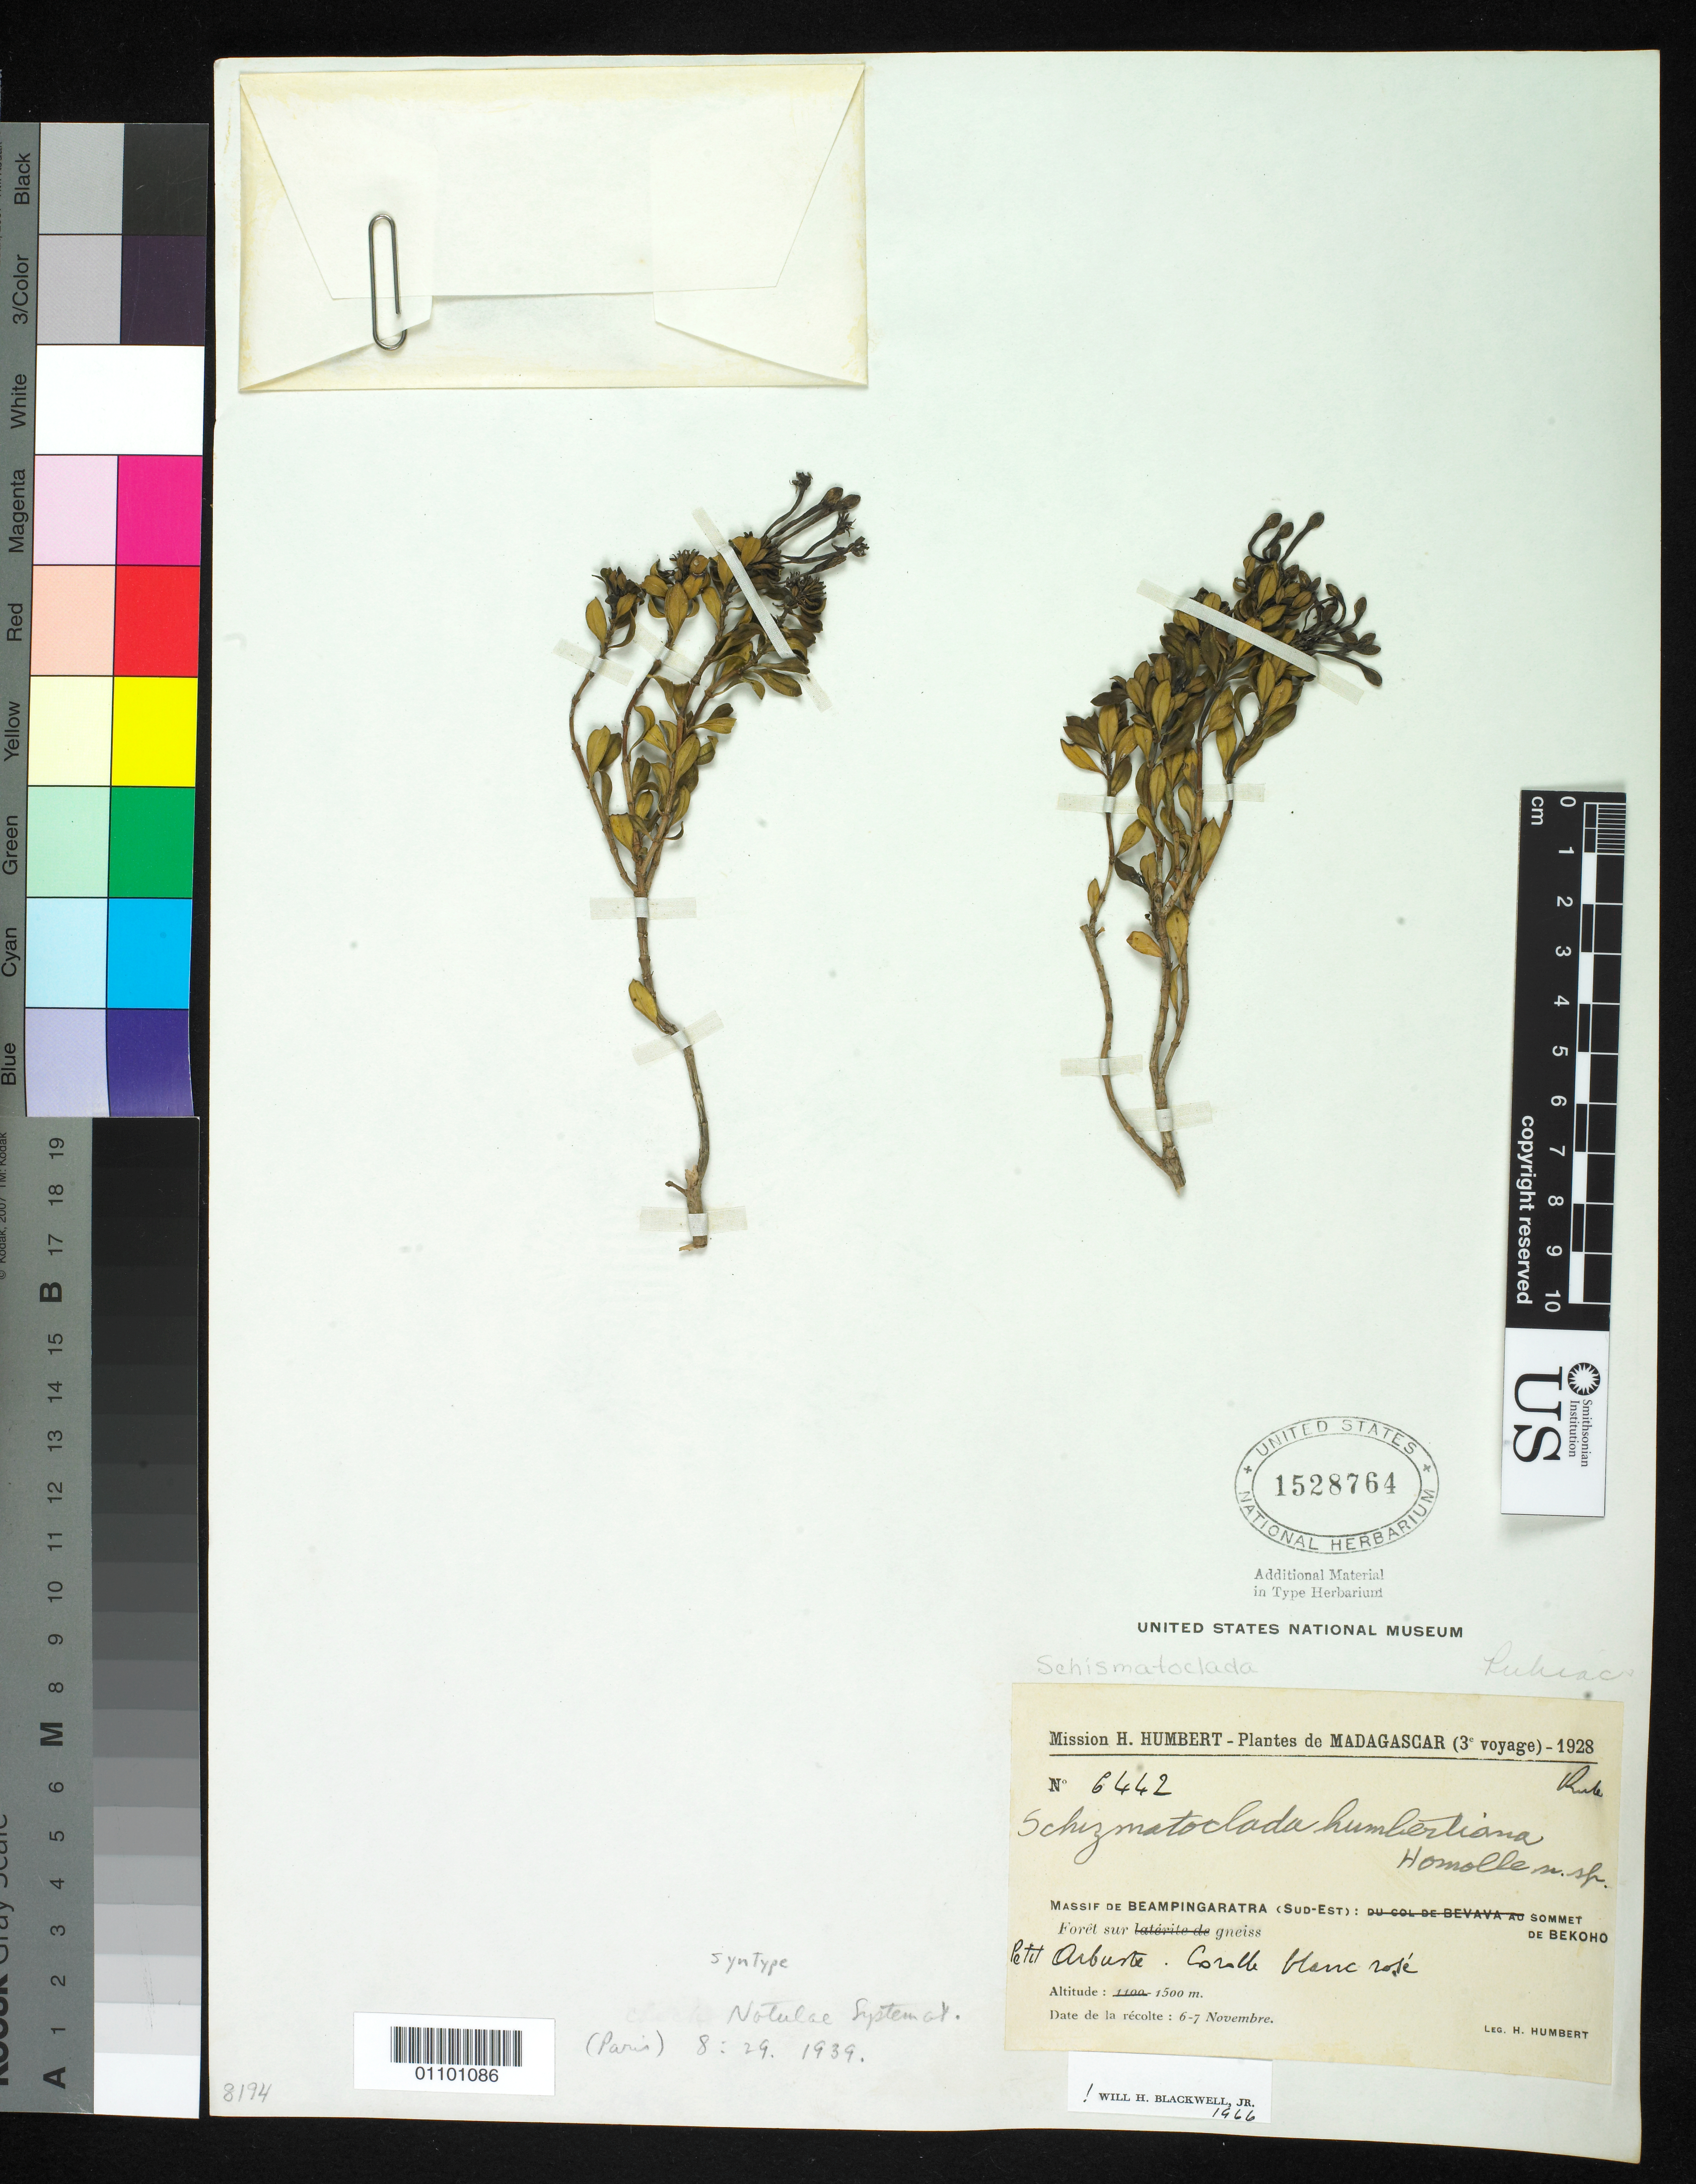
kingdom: Plantae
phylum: Tracheophyta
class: Magnoliopsida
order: Gentianales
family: Rubiaceae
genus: Schismatoclada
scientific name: Schismatoclada humbertiana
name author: Homolle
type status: Syntype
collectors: H. Humbert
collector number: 6442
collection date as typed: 06 Nov 1928 to 07 Nov 1928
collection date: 1928-11-06/1928-11-07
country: Madagascar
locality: Massif de Beampingaratra (sud-est): Sommet de Bekoho.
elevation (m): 1500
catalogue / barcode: US 1528764